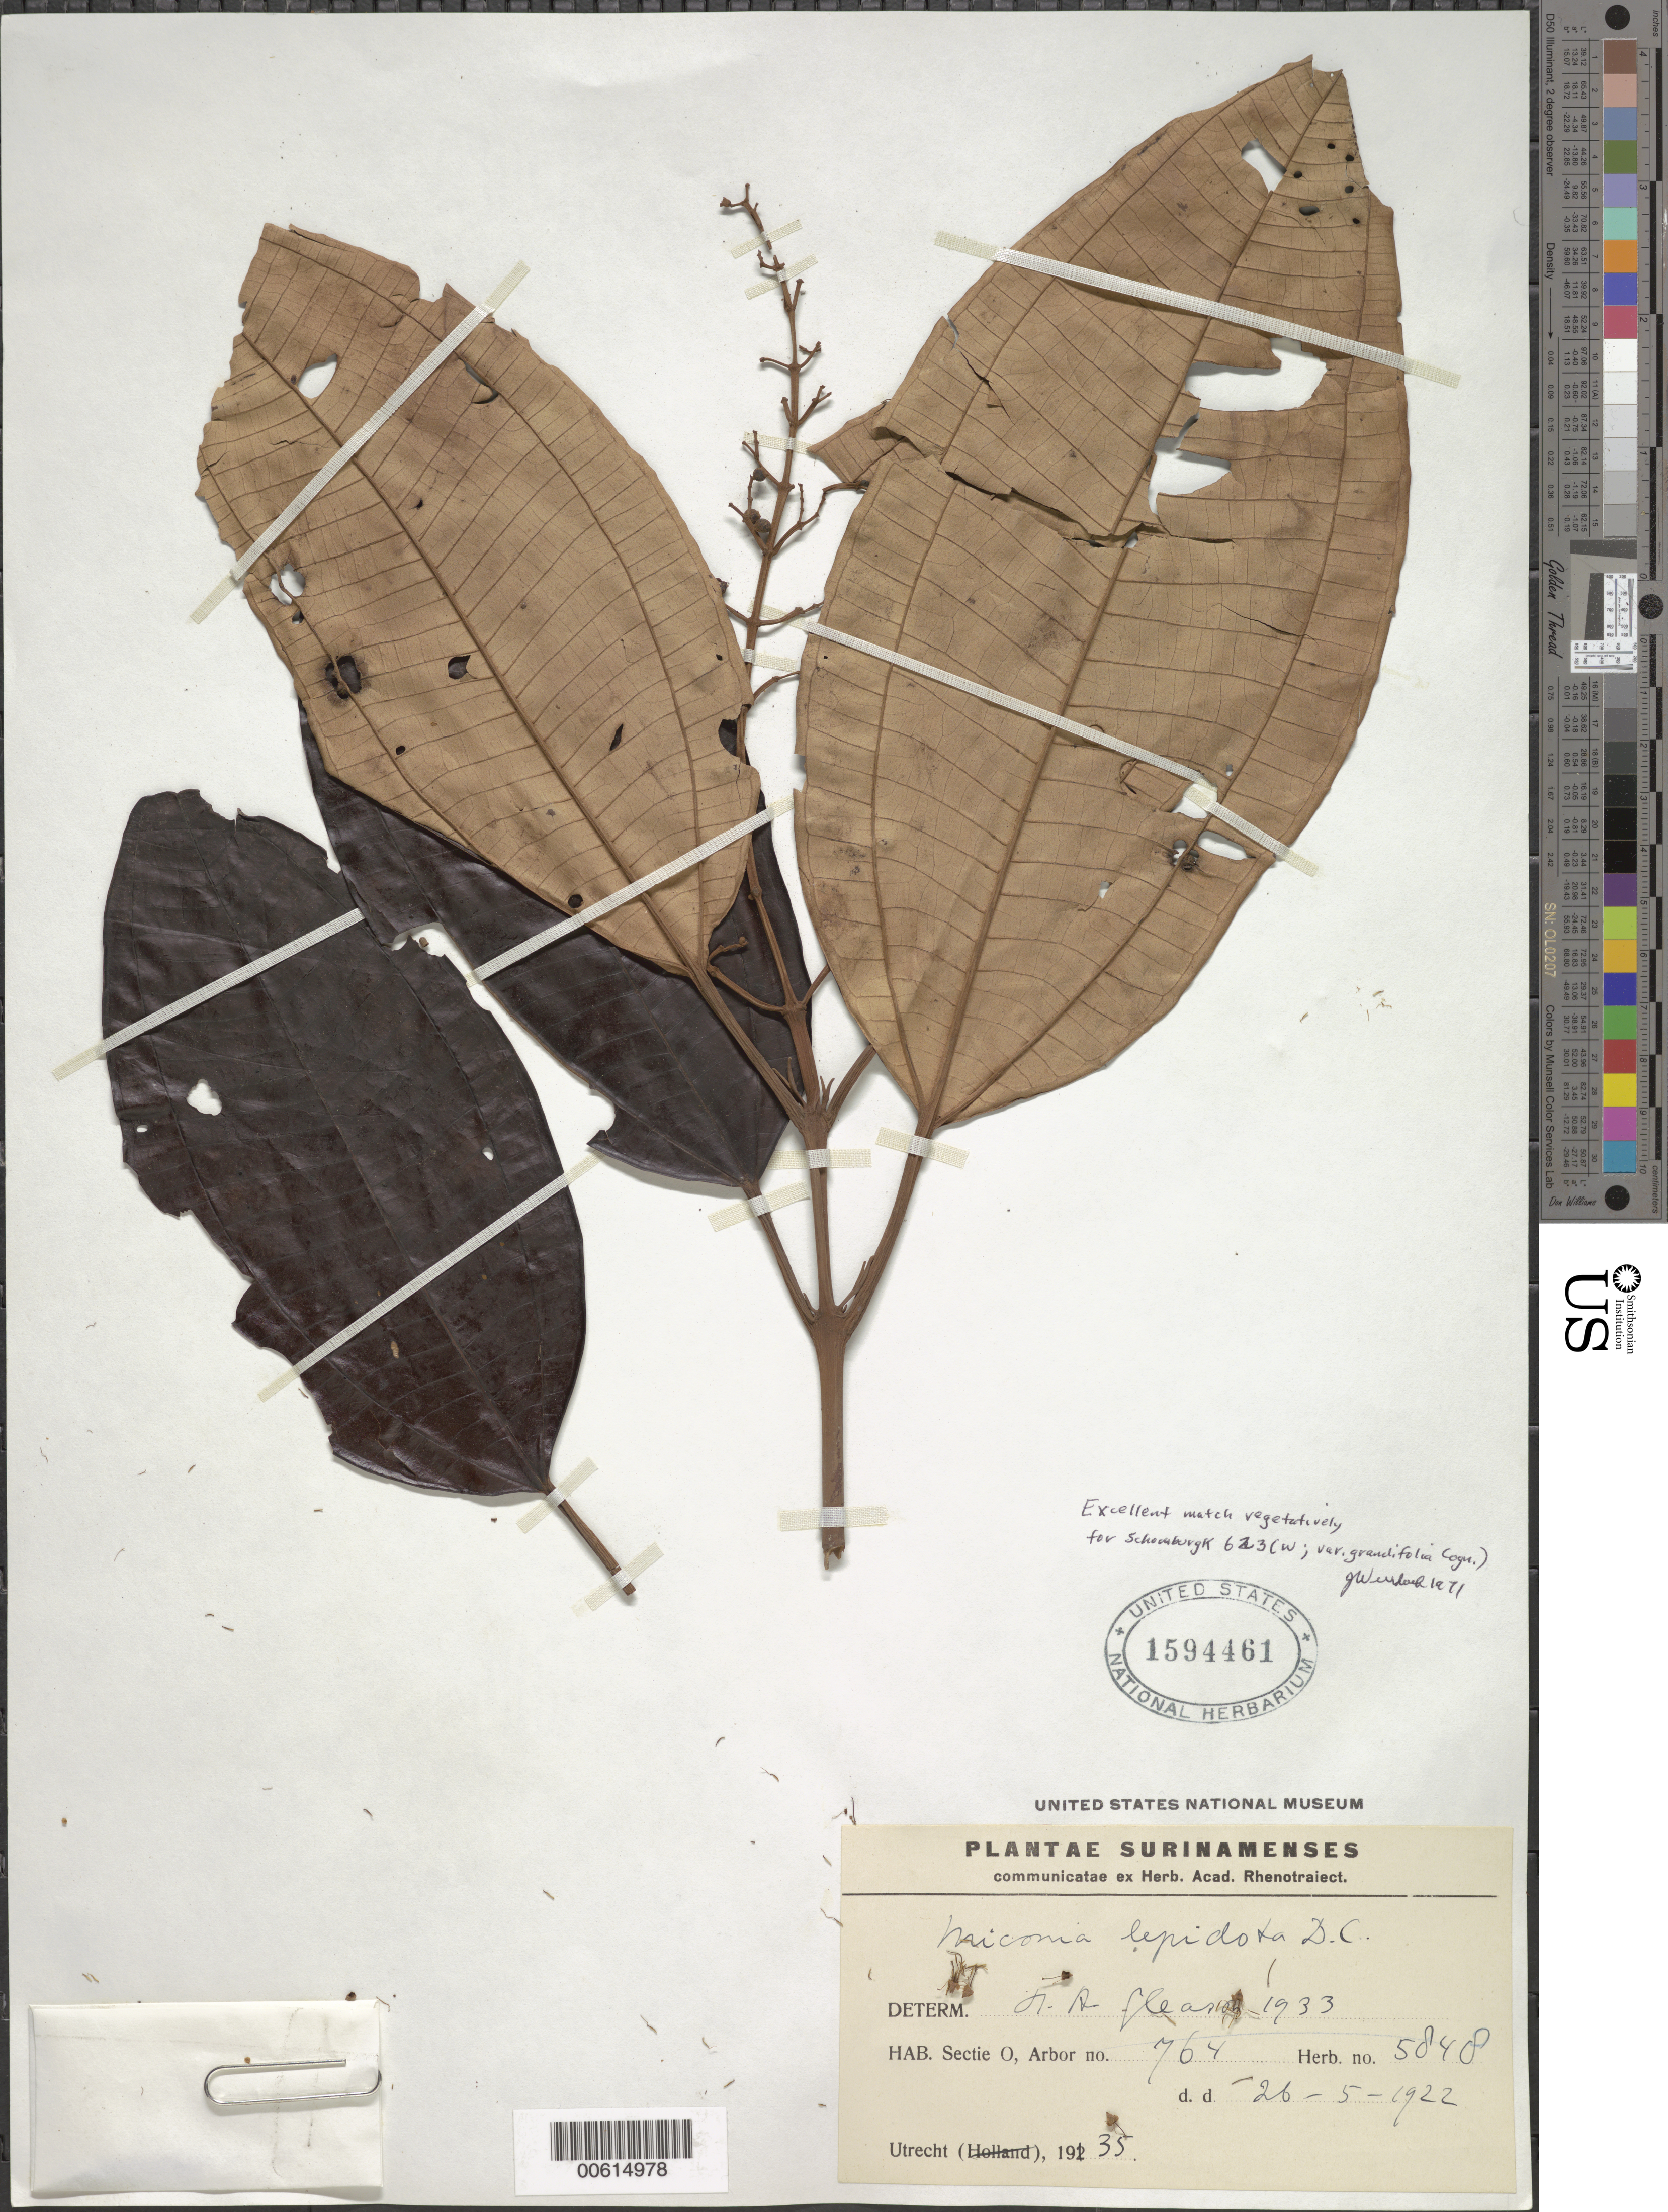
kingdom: Plantae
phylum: Tracheophyta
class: Magnoliopsida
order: Myrtales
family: Melastomataceae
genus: Miconia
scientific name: Miconia lepidota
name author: Schrank & Mart. ex DC.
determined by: Gleason, H. A.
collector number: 764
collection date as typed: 26-May-22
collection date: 1922-05-26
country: Suriname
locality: Sectie O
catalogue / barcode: US 1594461